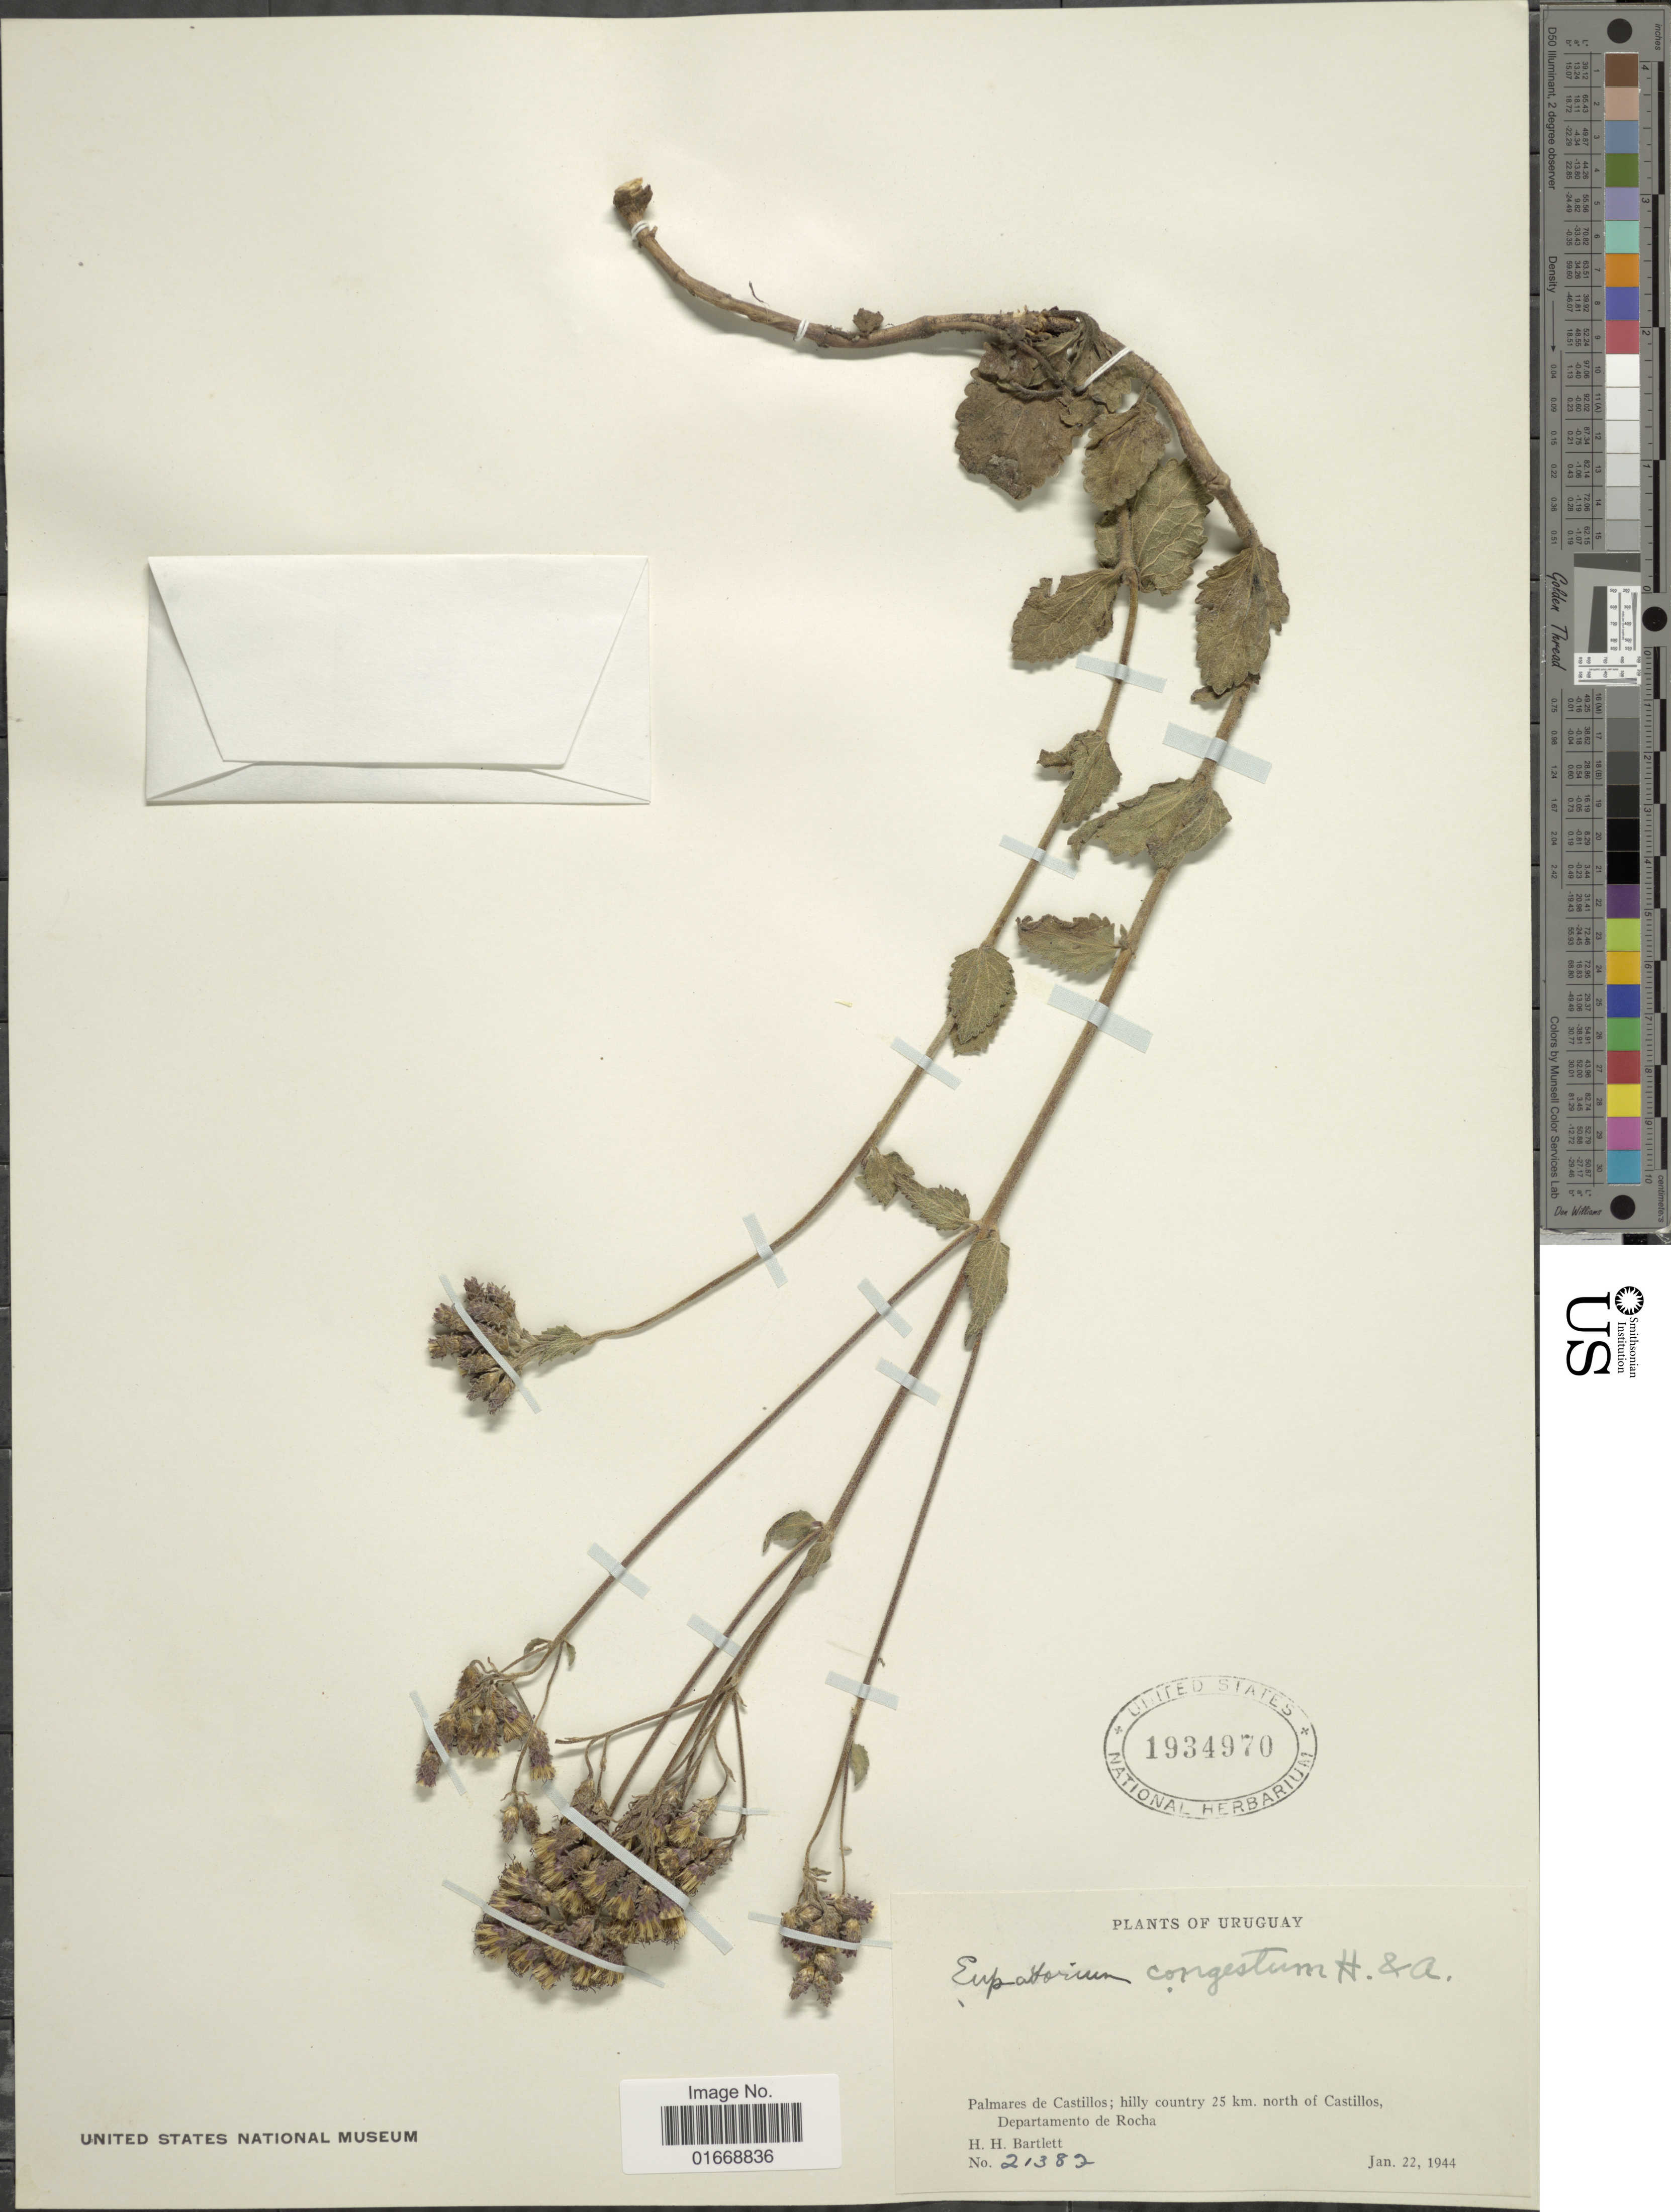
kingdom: Plantae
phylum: Tracheophyta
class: Magnoliopsida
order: Asterales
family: Asteraceae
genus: Chromolaena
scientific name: Chromolaena squarrulosa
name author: (Hook. & Arn.) R.M. King & H. Rob.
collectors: H. H. Bartlett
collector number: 21387*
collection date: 1944-01-22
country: Uruguay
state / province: Rocha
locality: Palmares de Castillos, hilly country 25 km north of Castillos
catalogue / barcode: US 1934970